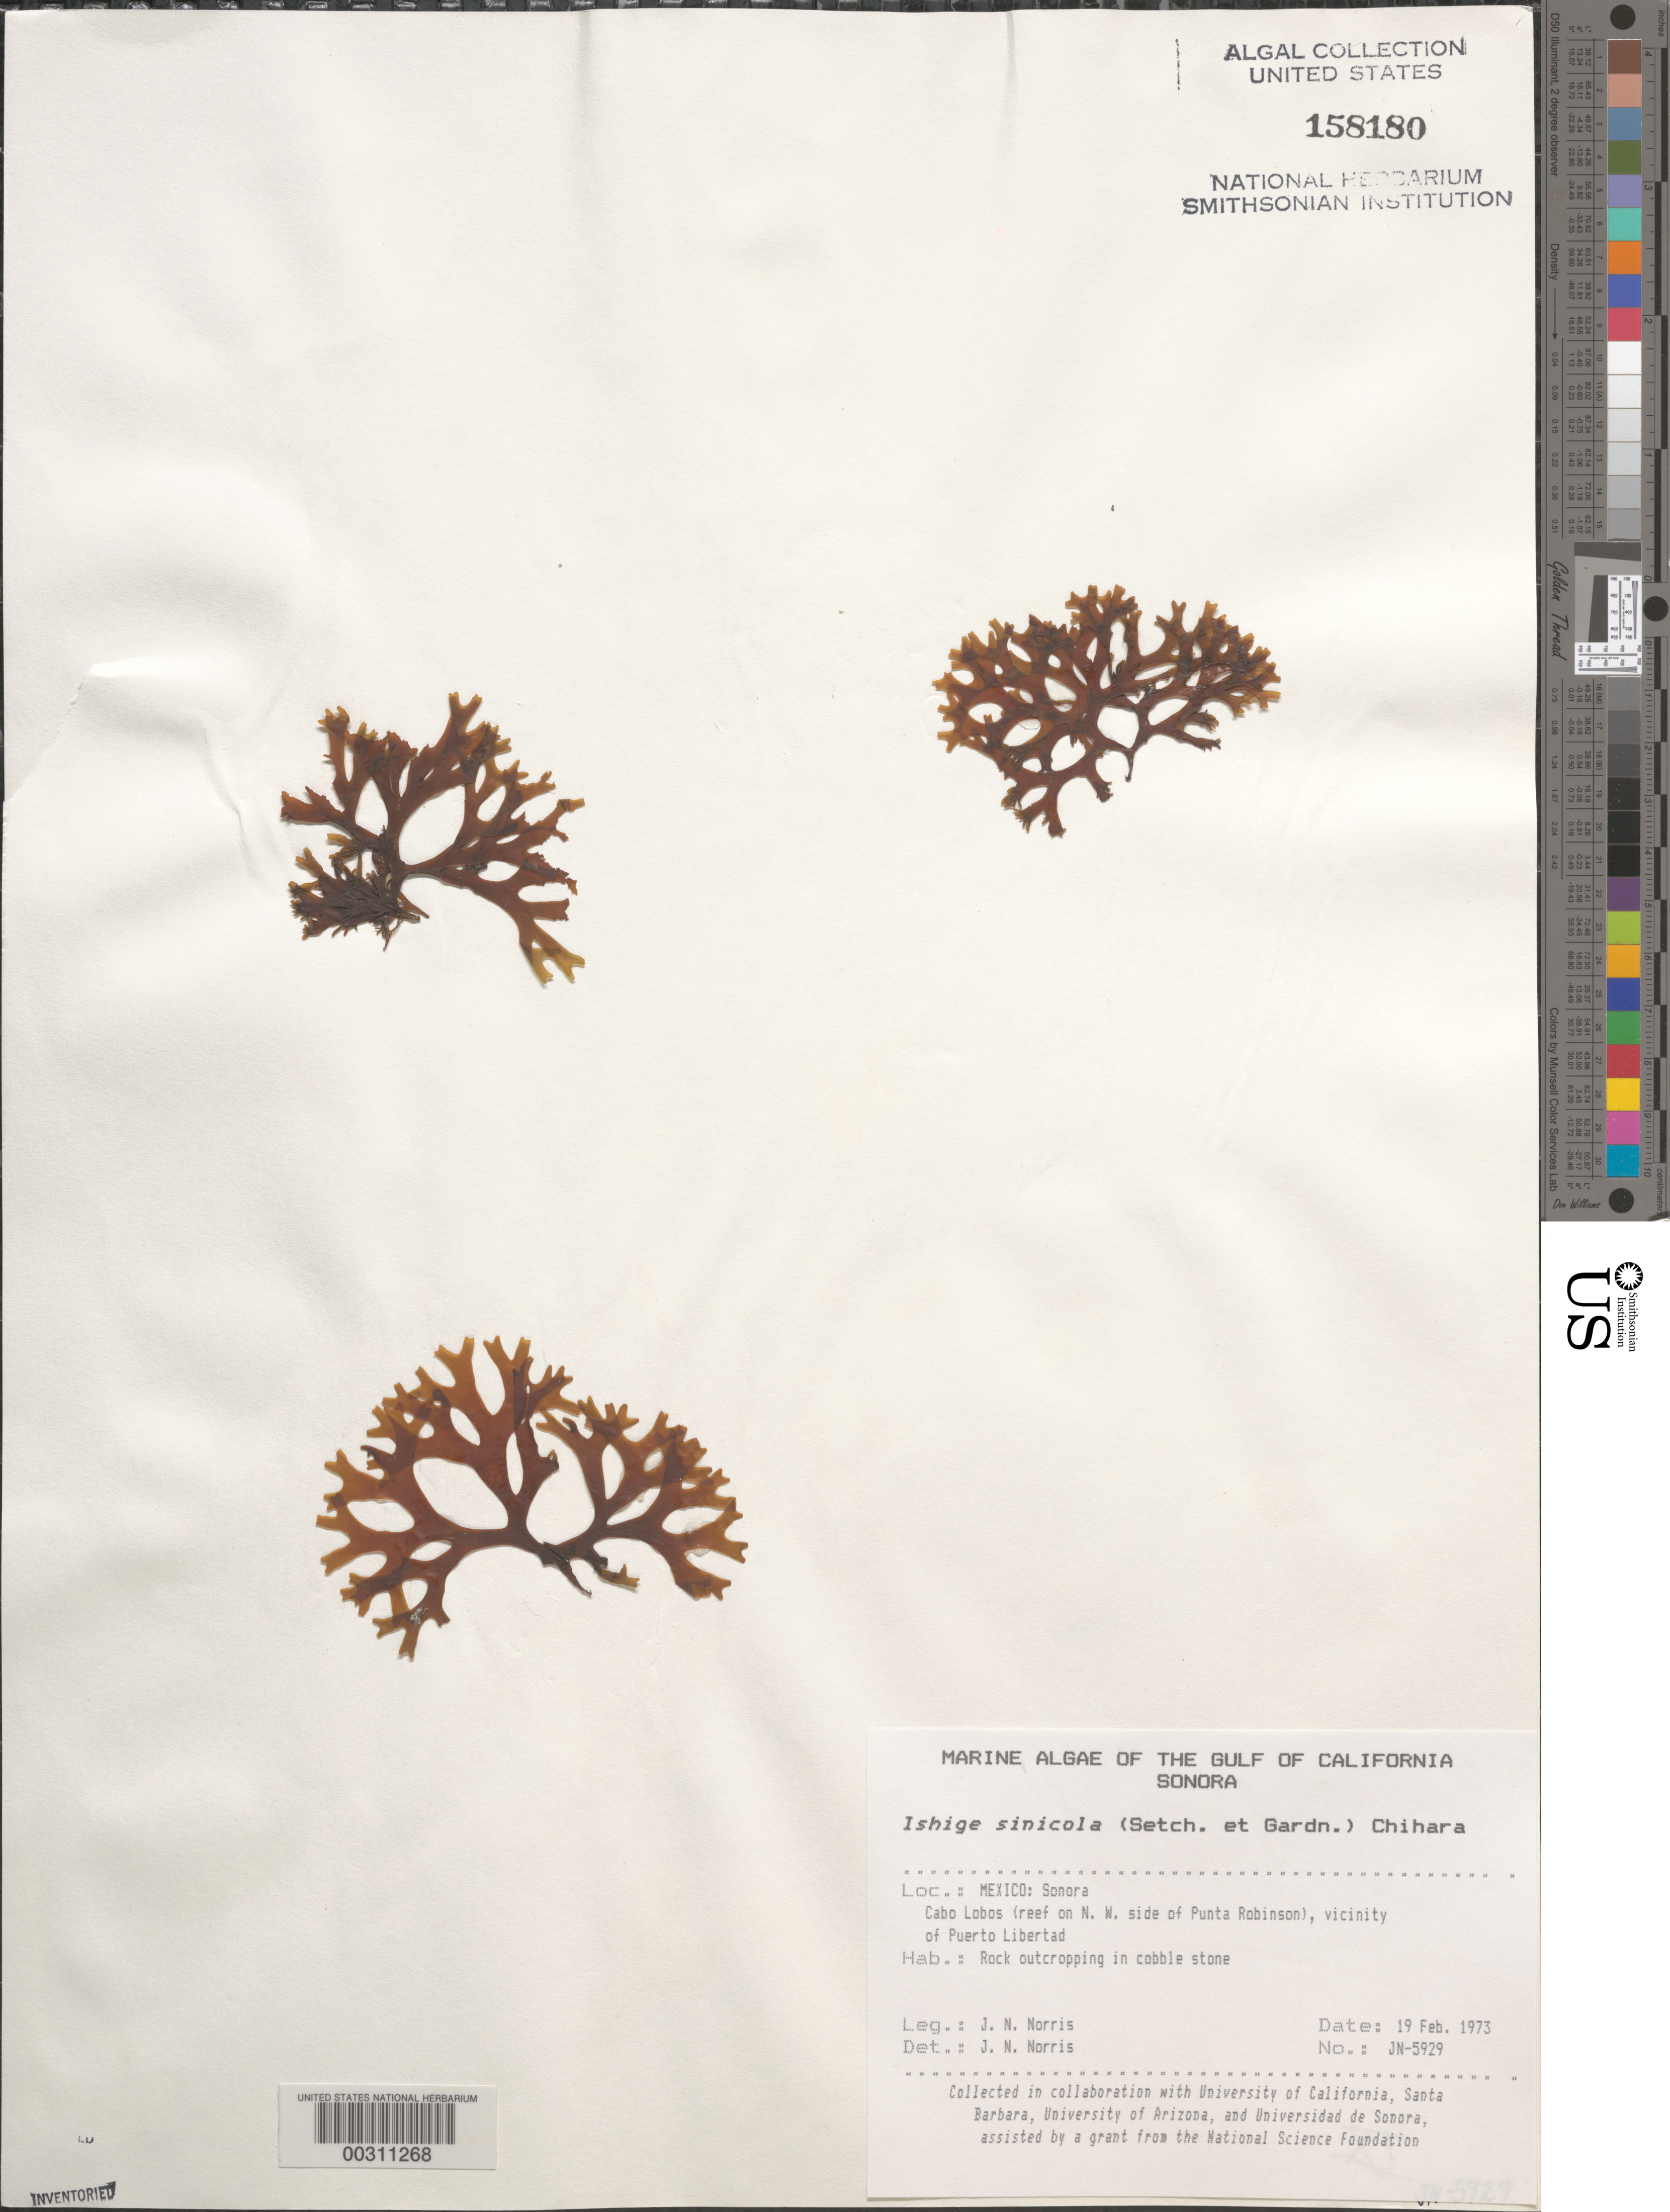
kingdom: Chromista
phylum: Ochrophyta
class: Phaeophyceae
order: Ishigeales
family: Ishigeaceae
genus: Ishige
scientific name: Ishige sinicola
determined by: Norris, James N.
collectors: J. N. Norris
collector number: JN-5929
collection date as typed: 19 Feb 1973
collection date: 1973-02-19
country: Mexico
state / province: Sonora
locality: Cabo Lobos, northwest Punta Robinson, Puerto Libertad area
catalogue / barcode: US 158180